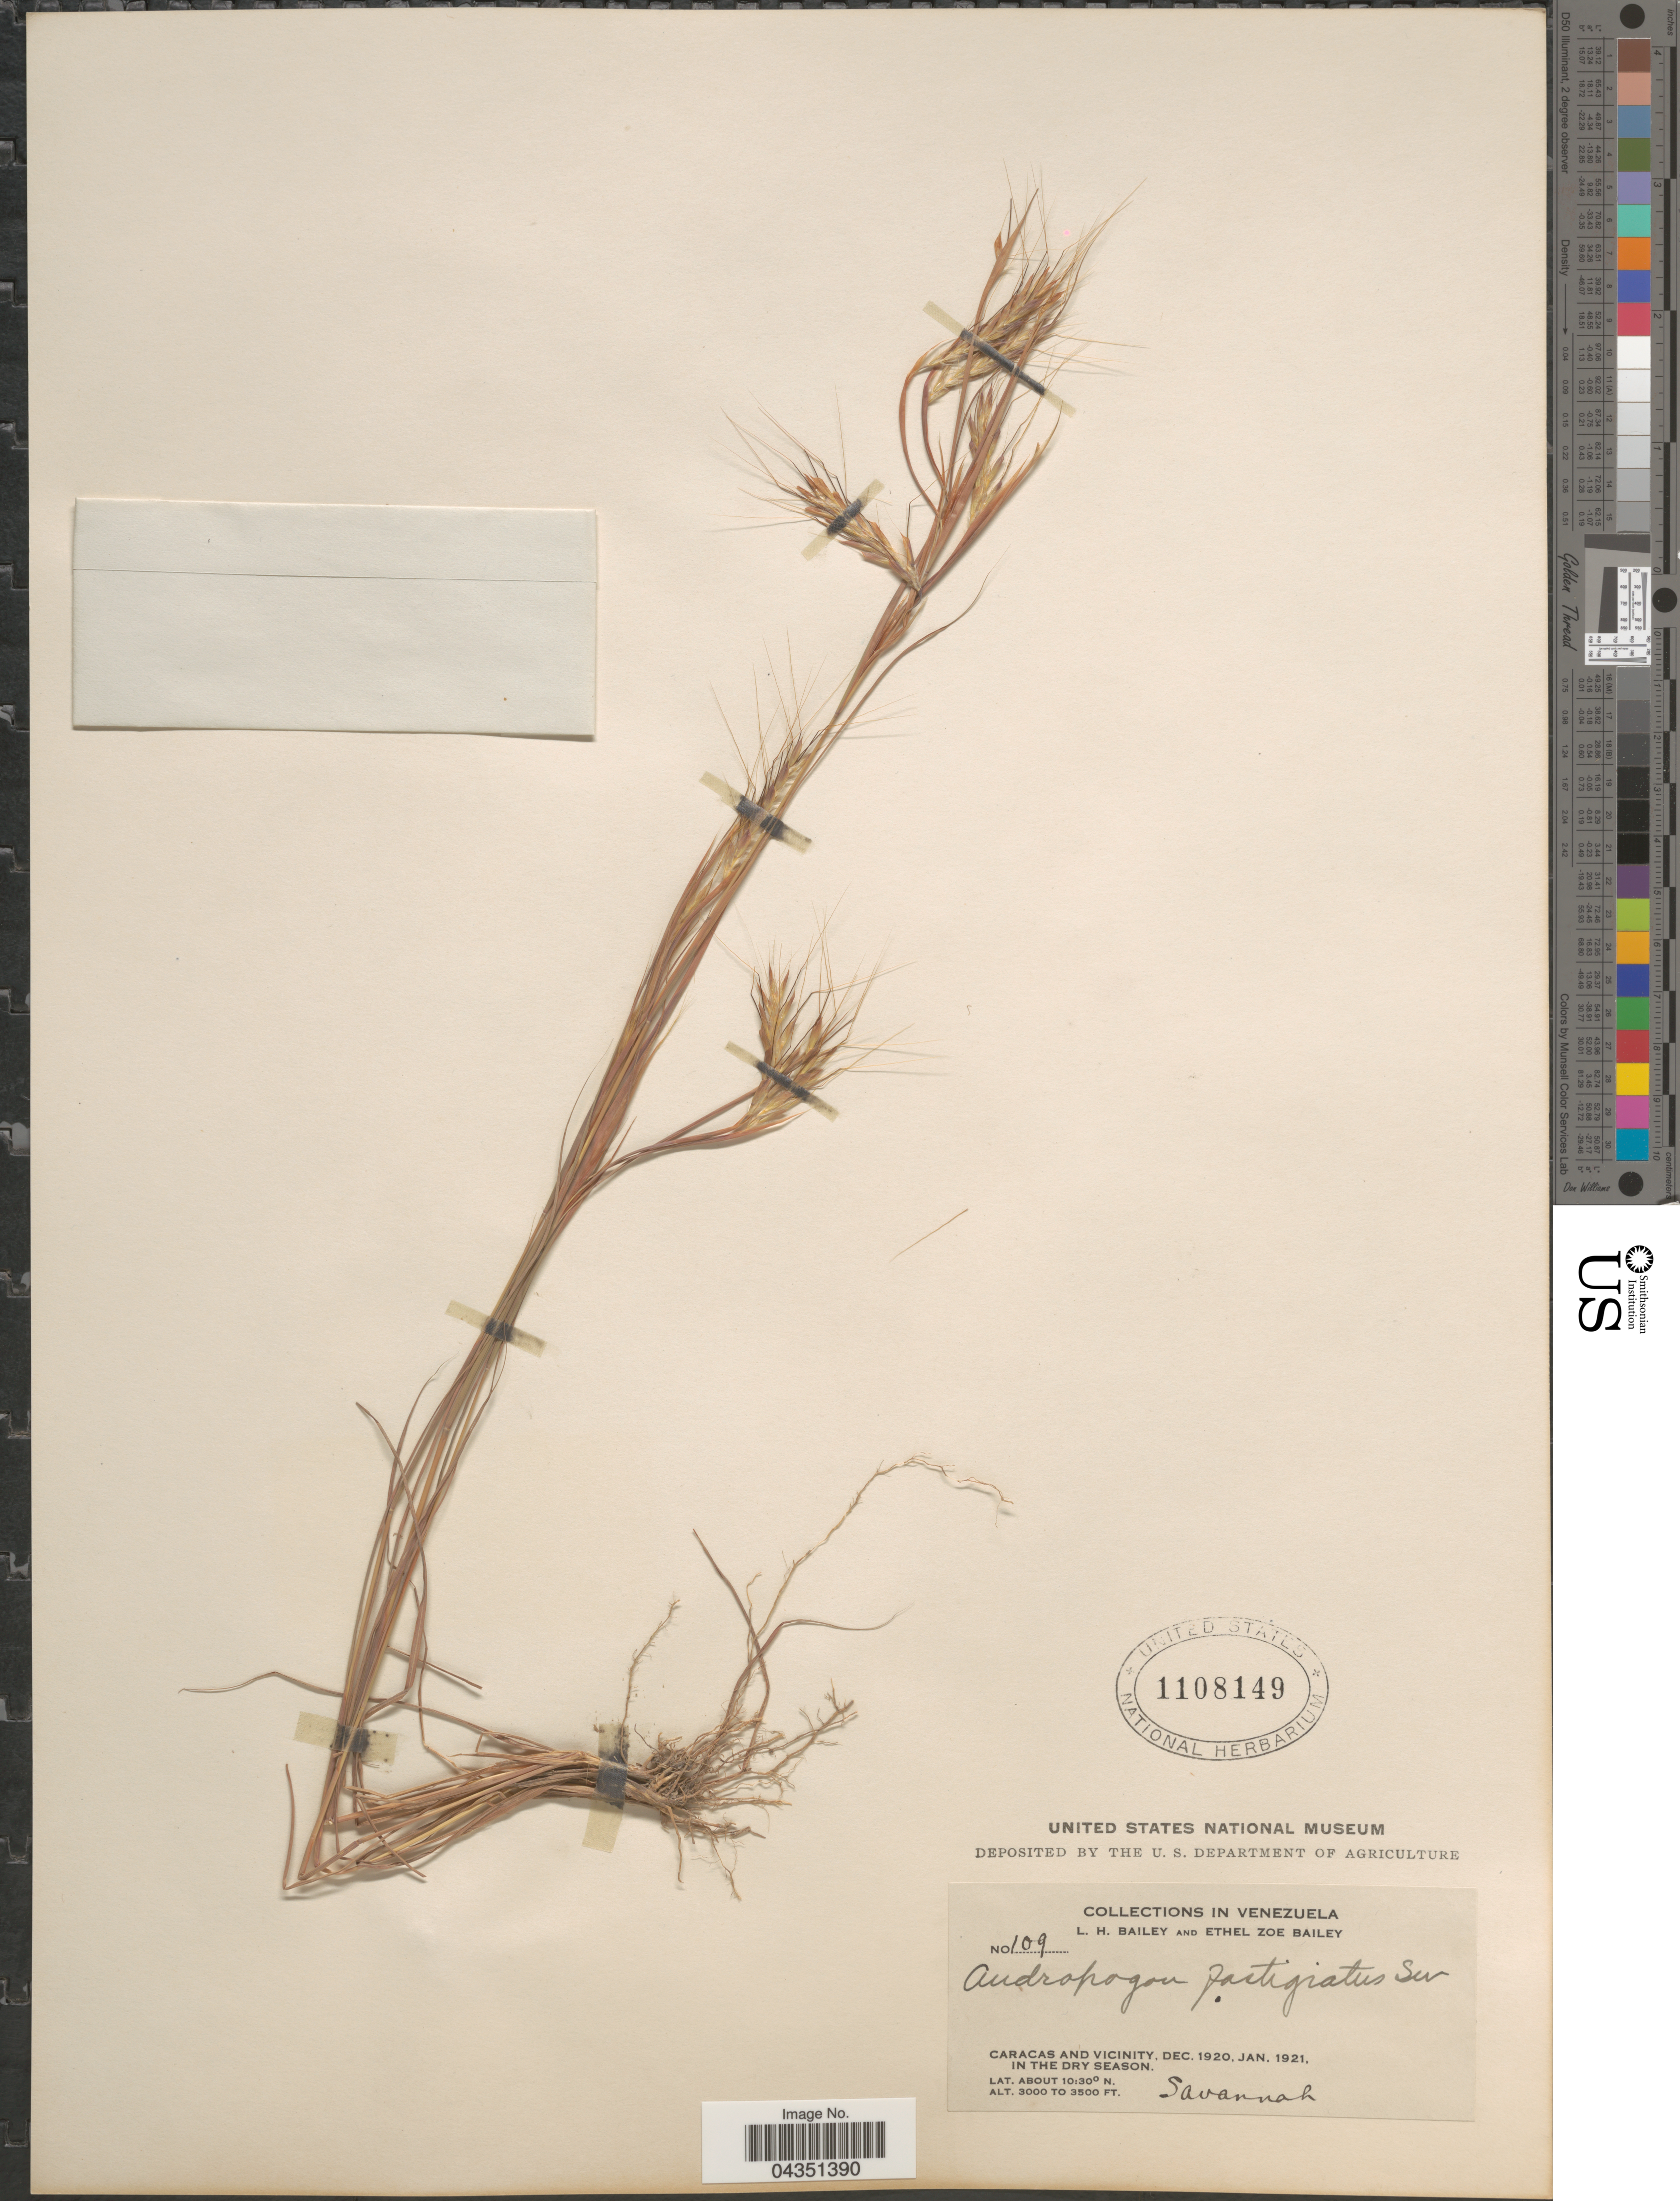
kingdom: Plantae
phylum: Tracheophyta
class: Liliopsida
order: Poales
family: Poaceae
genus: Diectomis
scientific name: Diectomis fastigiata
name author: (Sw.) P. Beauv.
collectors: L. H. Bailey & E. Z. Bailey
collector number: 109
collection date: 1920-12/1921-01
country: Venezuela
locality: Caracas and vicinity.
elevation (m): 914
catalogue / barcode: US 1108149